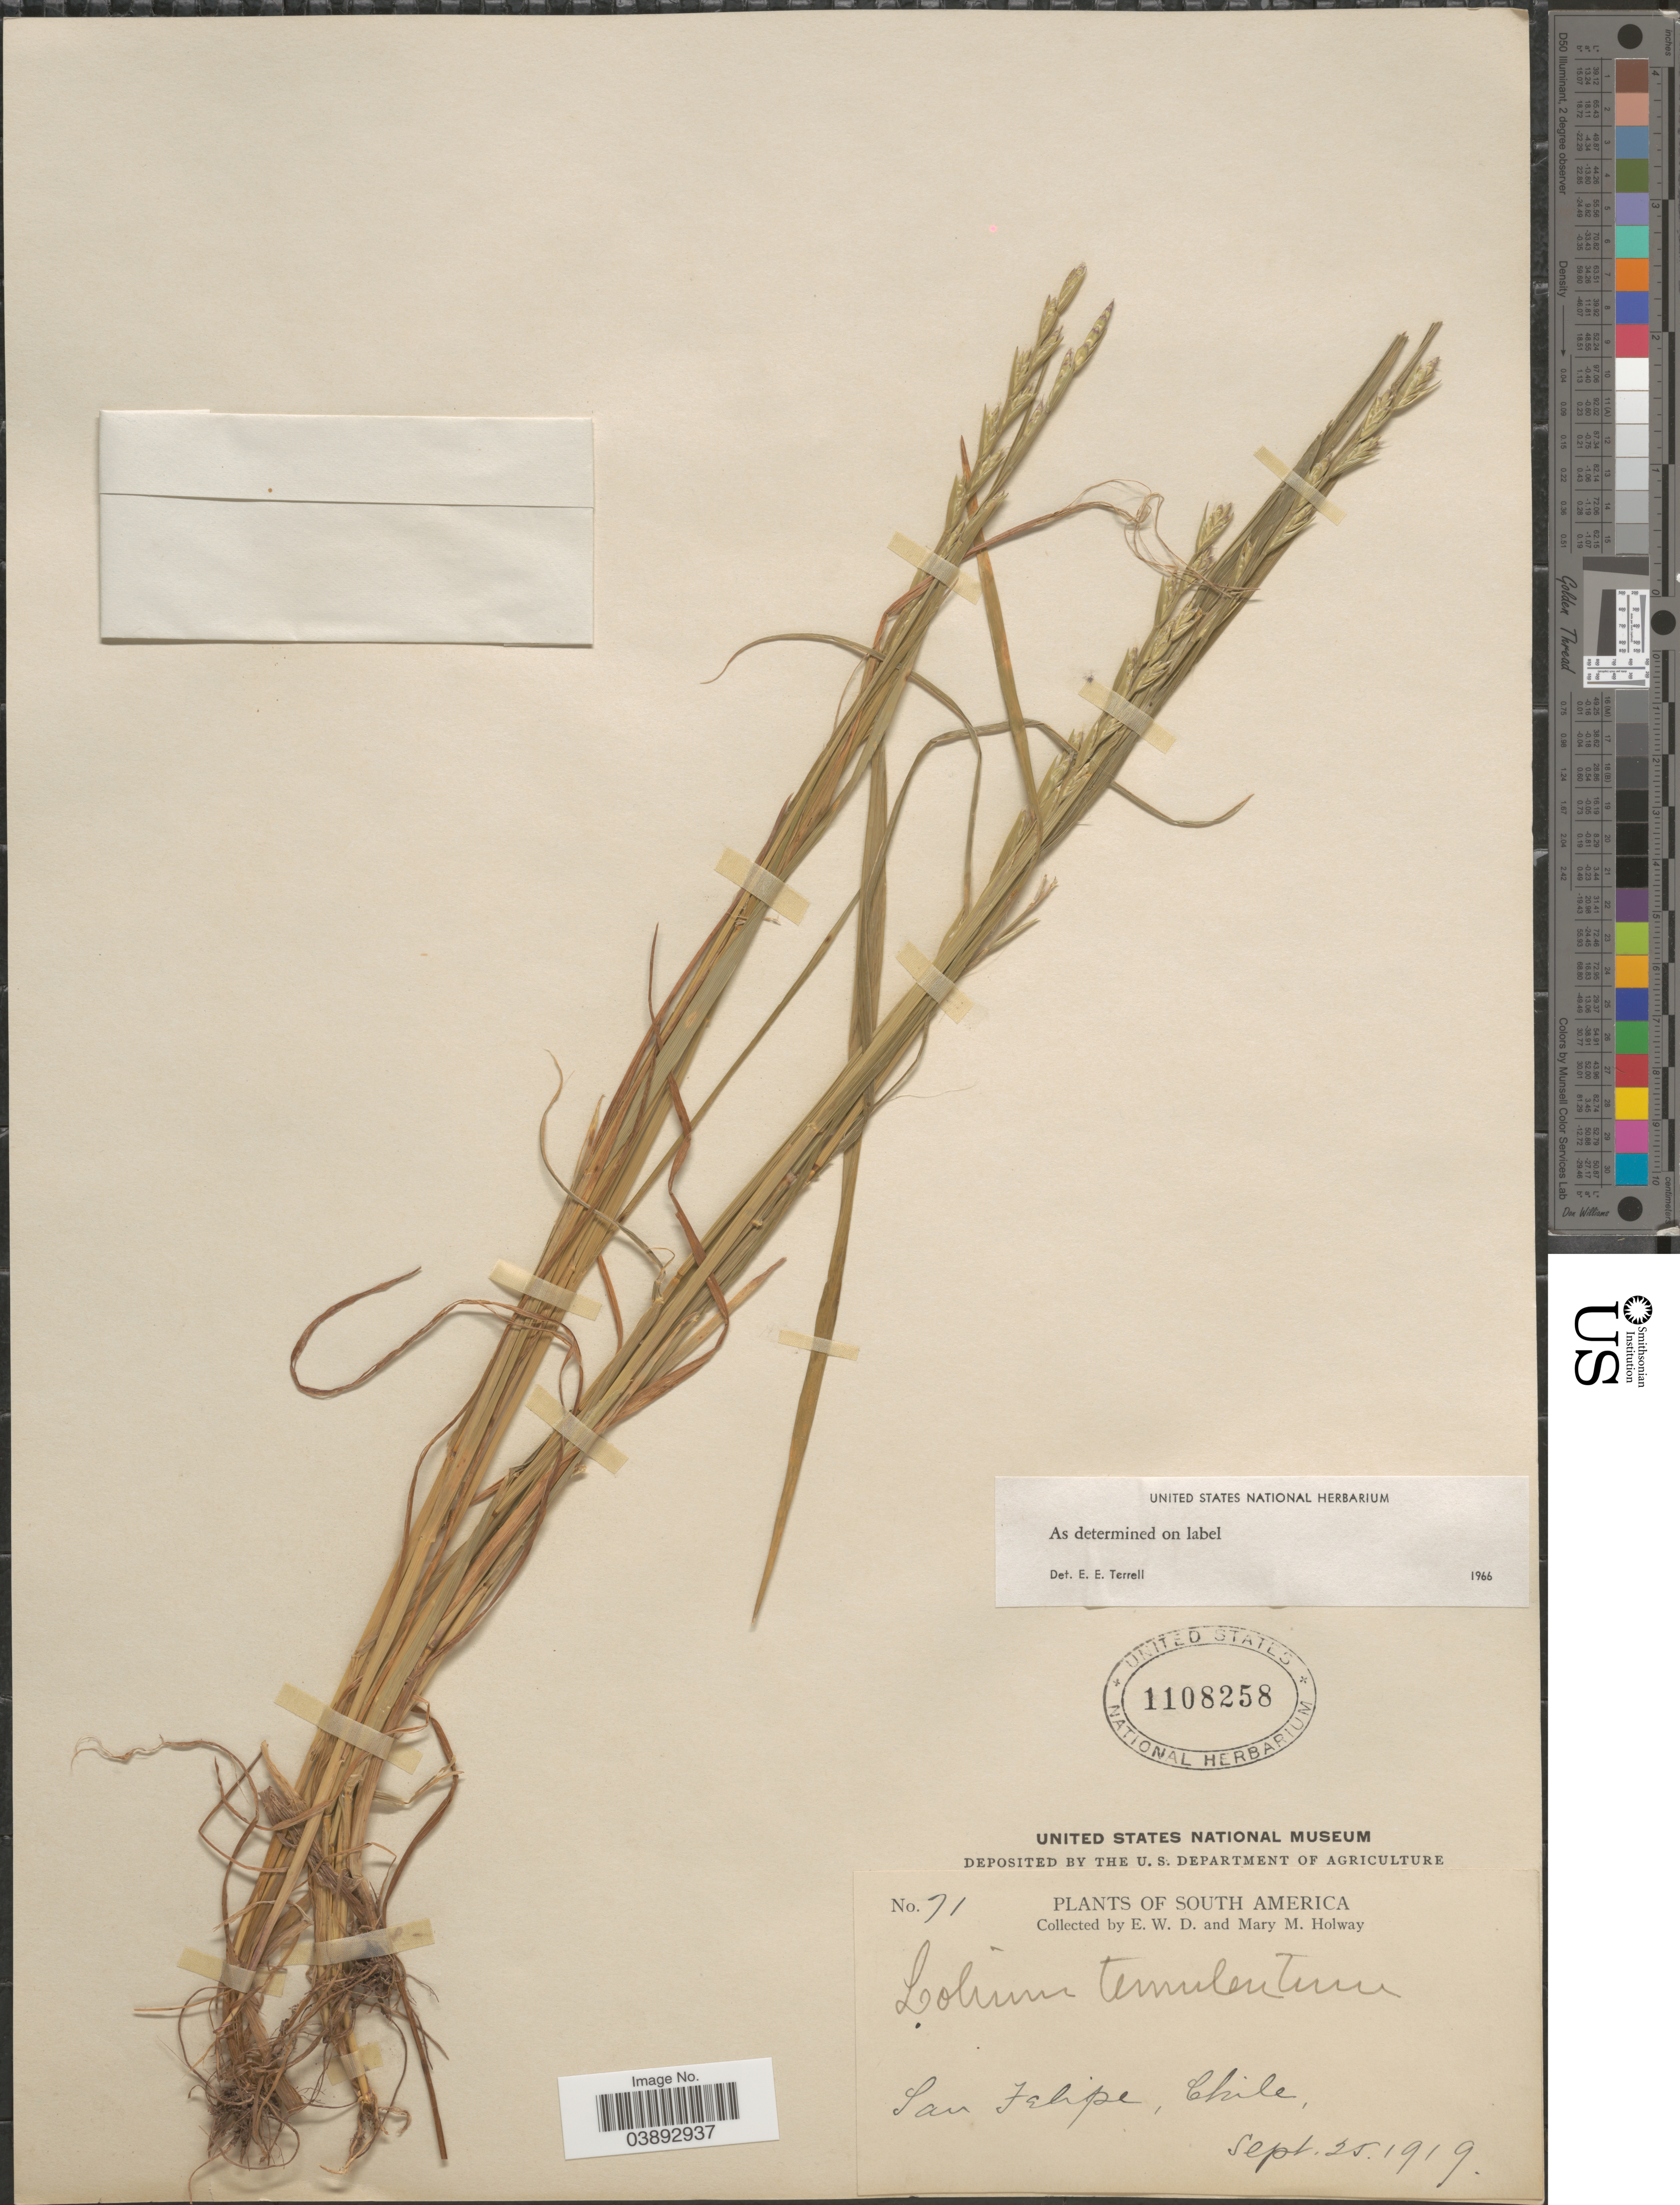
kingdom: Plantae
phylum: Tracheophyta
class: Liliopsida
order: Poales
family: Poaceae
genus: Lolium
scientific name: Lolium temulentum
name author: L.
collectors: E. W. D. Holway & M. M. Holway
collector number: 71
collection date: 1919-09-25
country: Chile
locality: San Felipe.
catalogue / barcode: US 1108258